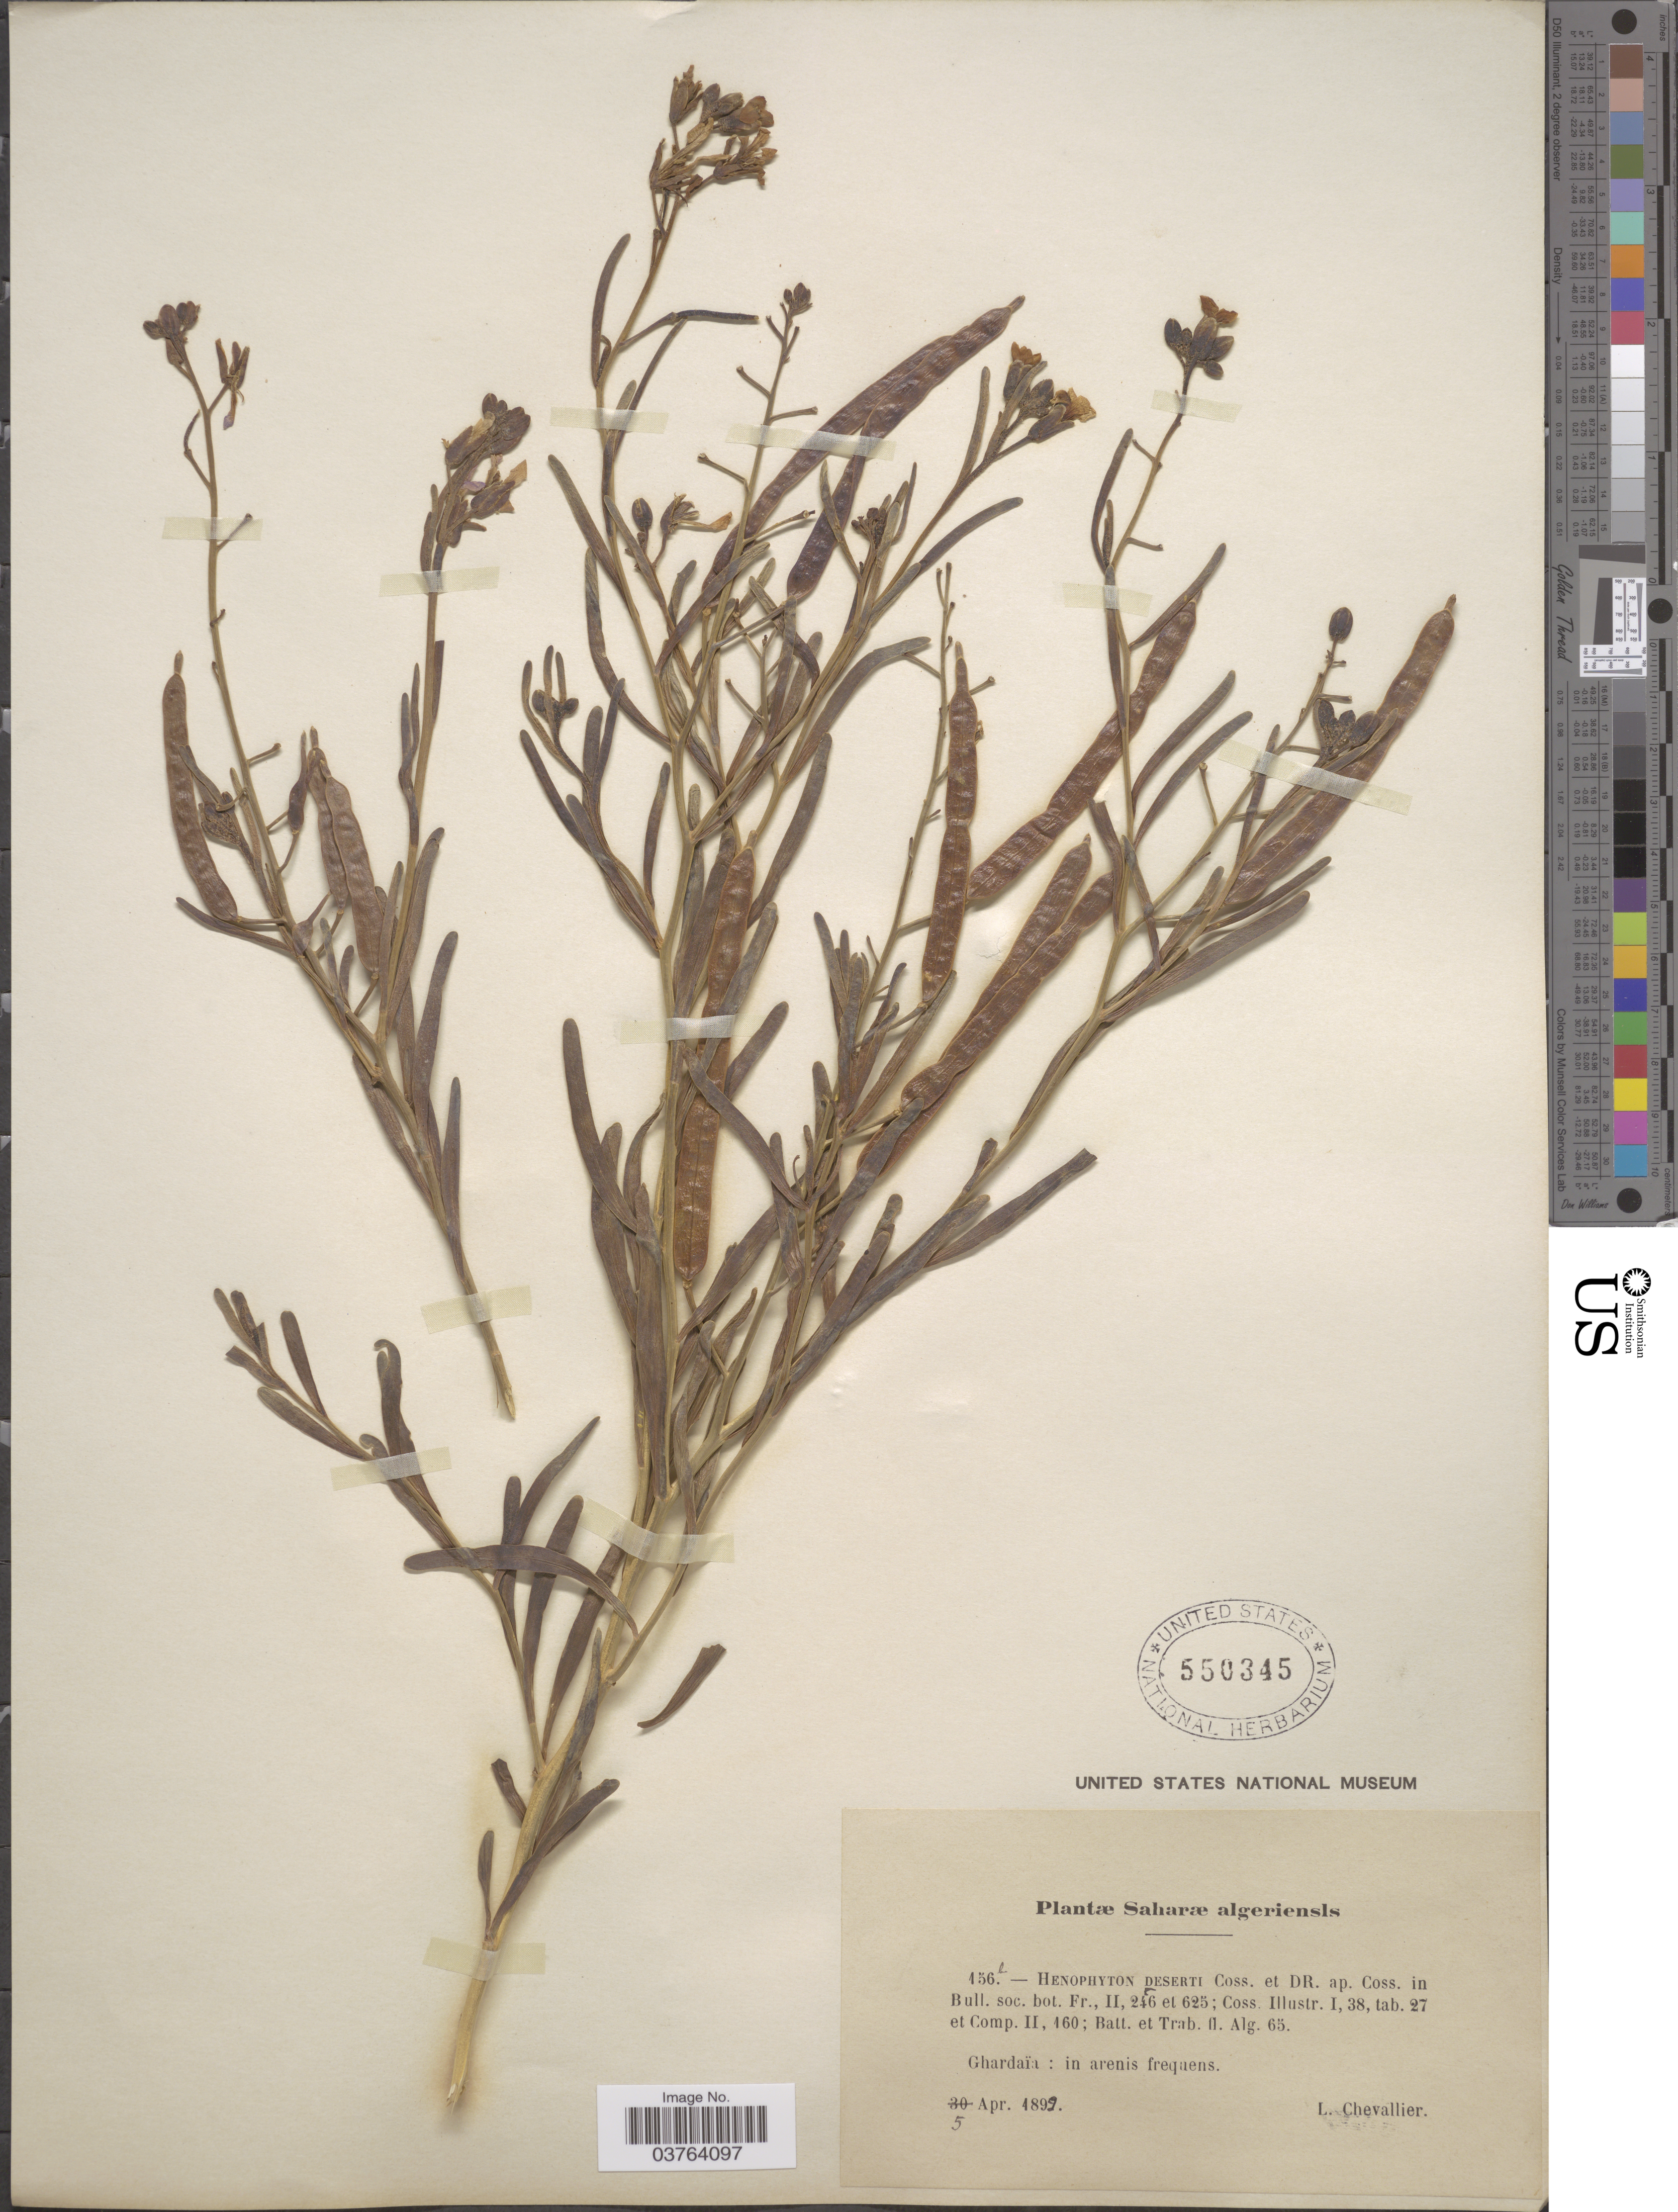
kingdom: Plantae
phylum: Tracheophyta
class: Magnoliopsida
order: Brassicales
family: Brassicaceae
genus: Henophyton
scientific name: Henophyton deserti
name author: (Coss. & Durieu) Coss. & Durieu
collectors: L. Chevallier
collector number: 156b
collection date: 1899-04-05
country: Algeria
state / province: Ghardaïa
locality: Saharæ algeriensis.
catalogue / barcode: US 550345